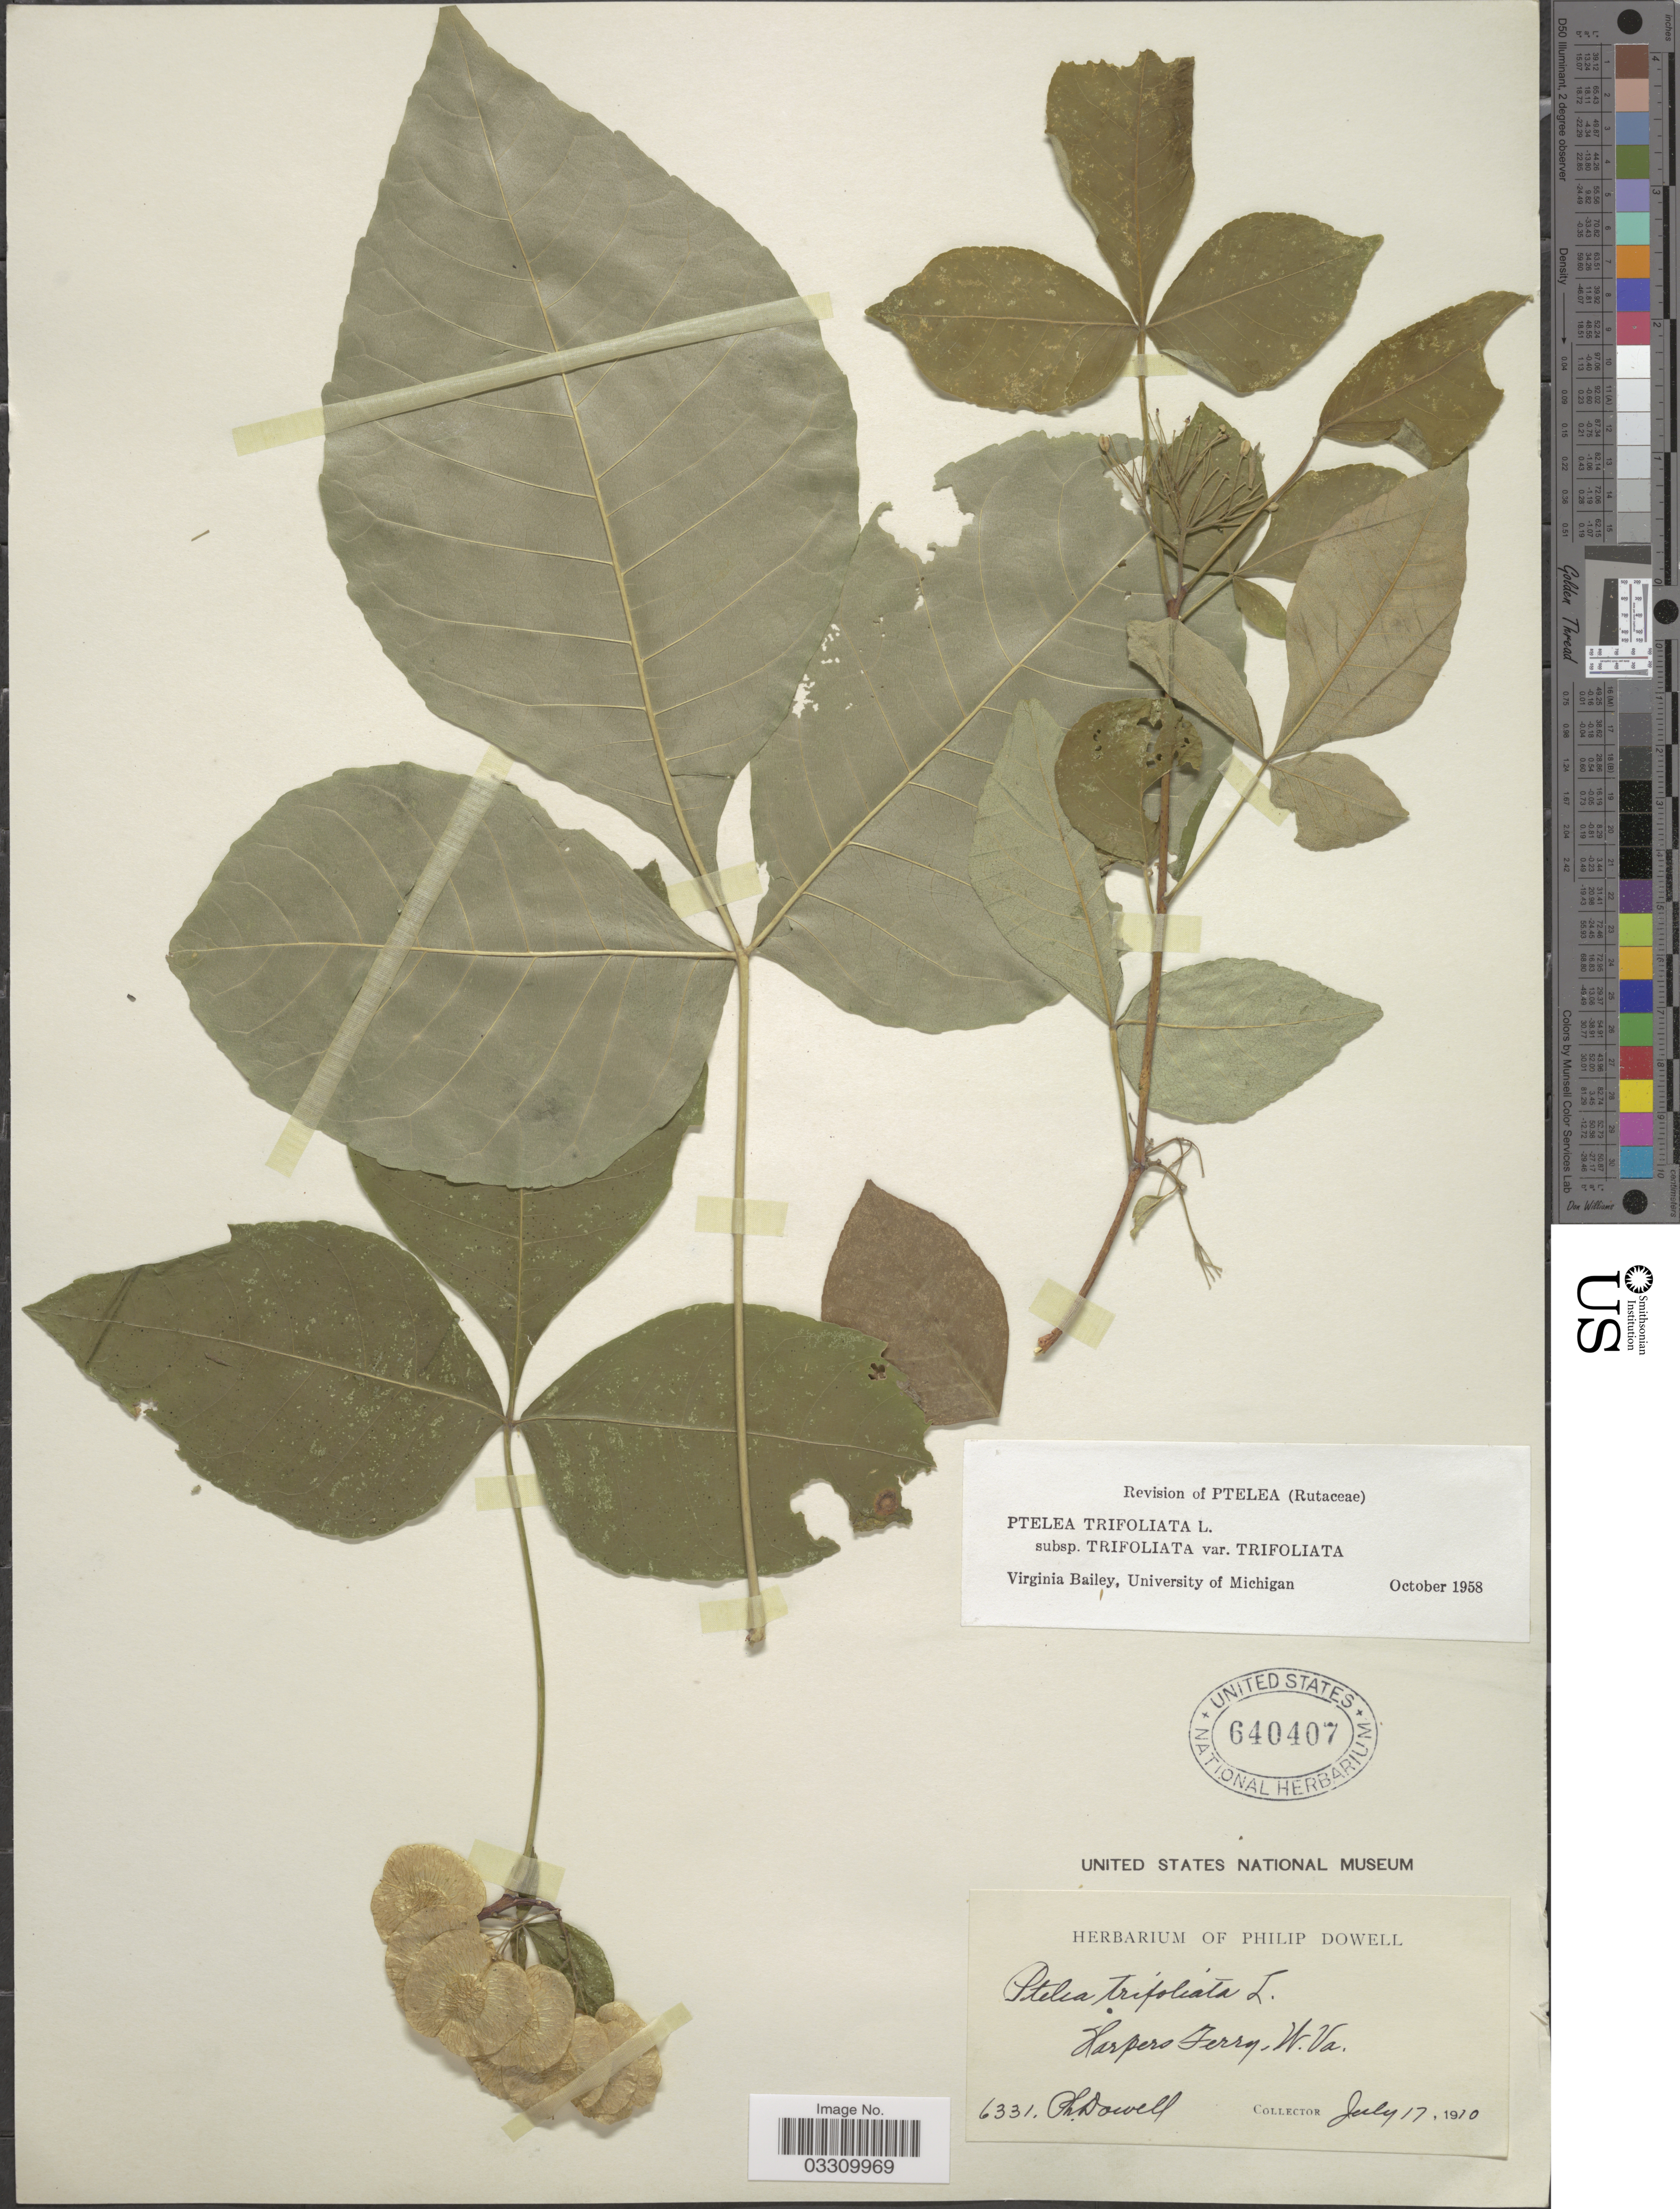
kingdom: Plantae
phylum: Tracheophyta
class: Magnoliopsida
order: Sapindales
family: Rutaceae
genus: Ptelea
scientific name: Ptelea trifoliata var. trifoliata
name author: L.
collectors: P. Dowell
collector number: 6331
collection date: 1910-07-17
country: United States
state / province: West Virginia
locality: Harpers Ferry.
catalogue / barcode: US 640407